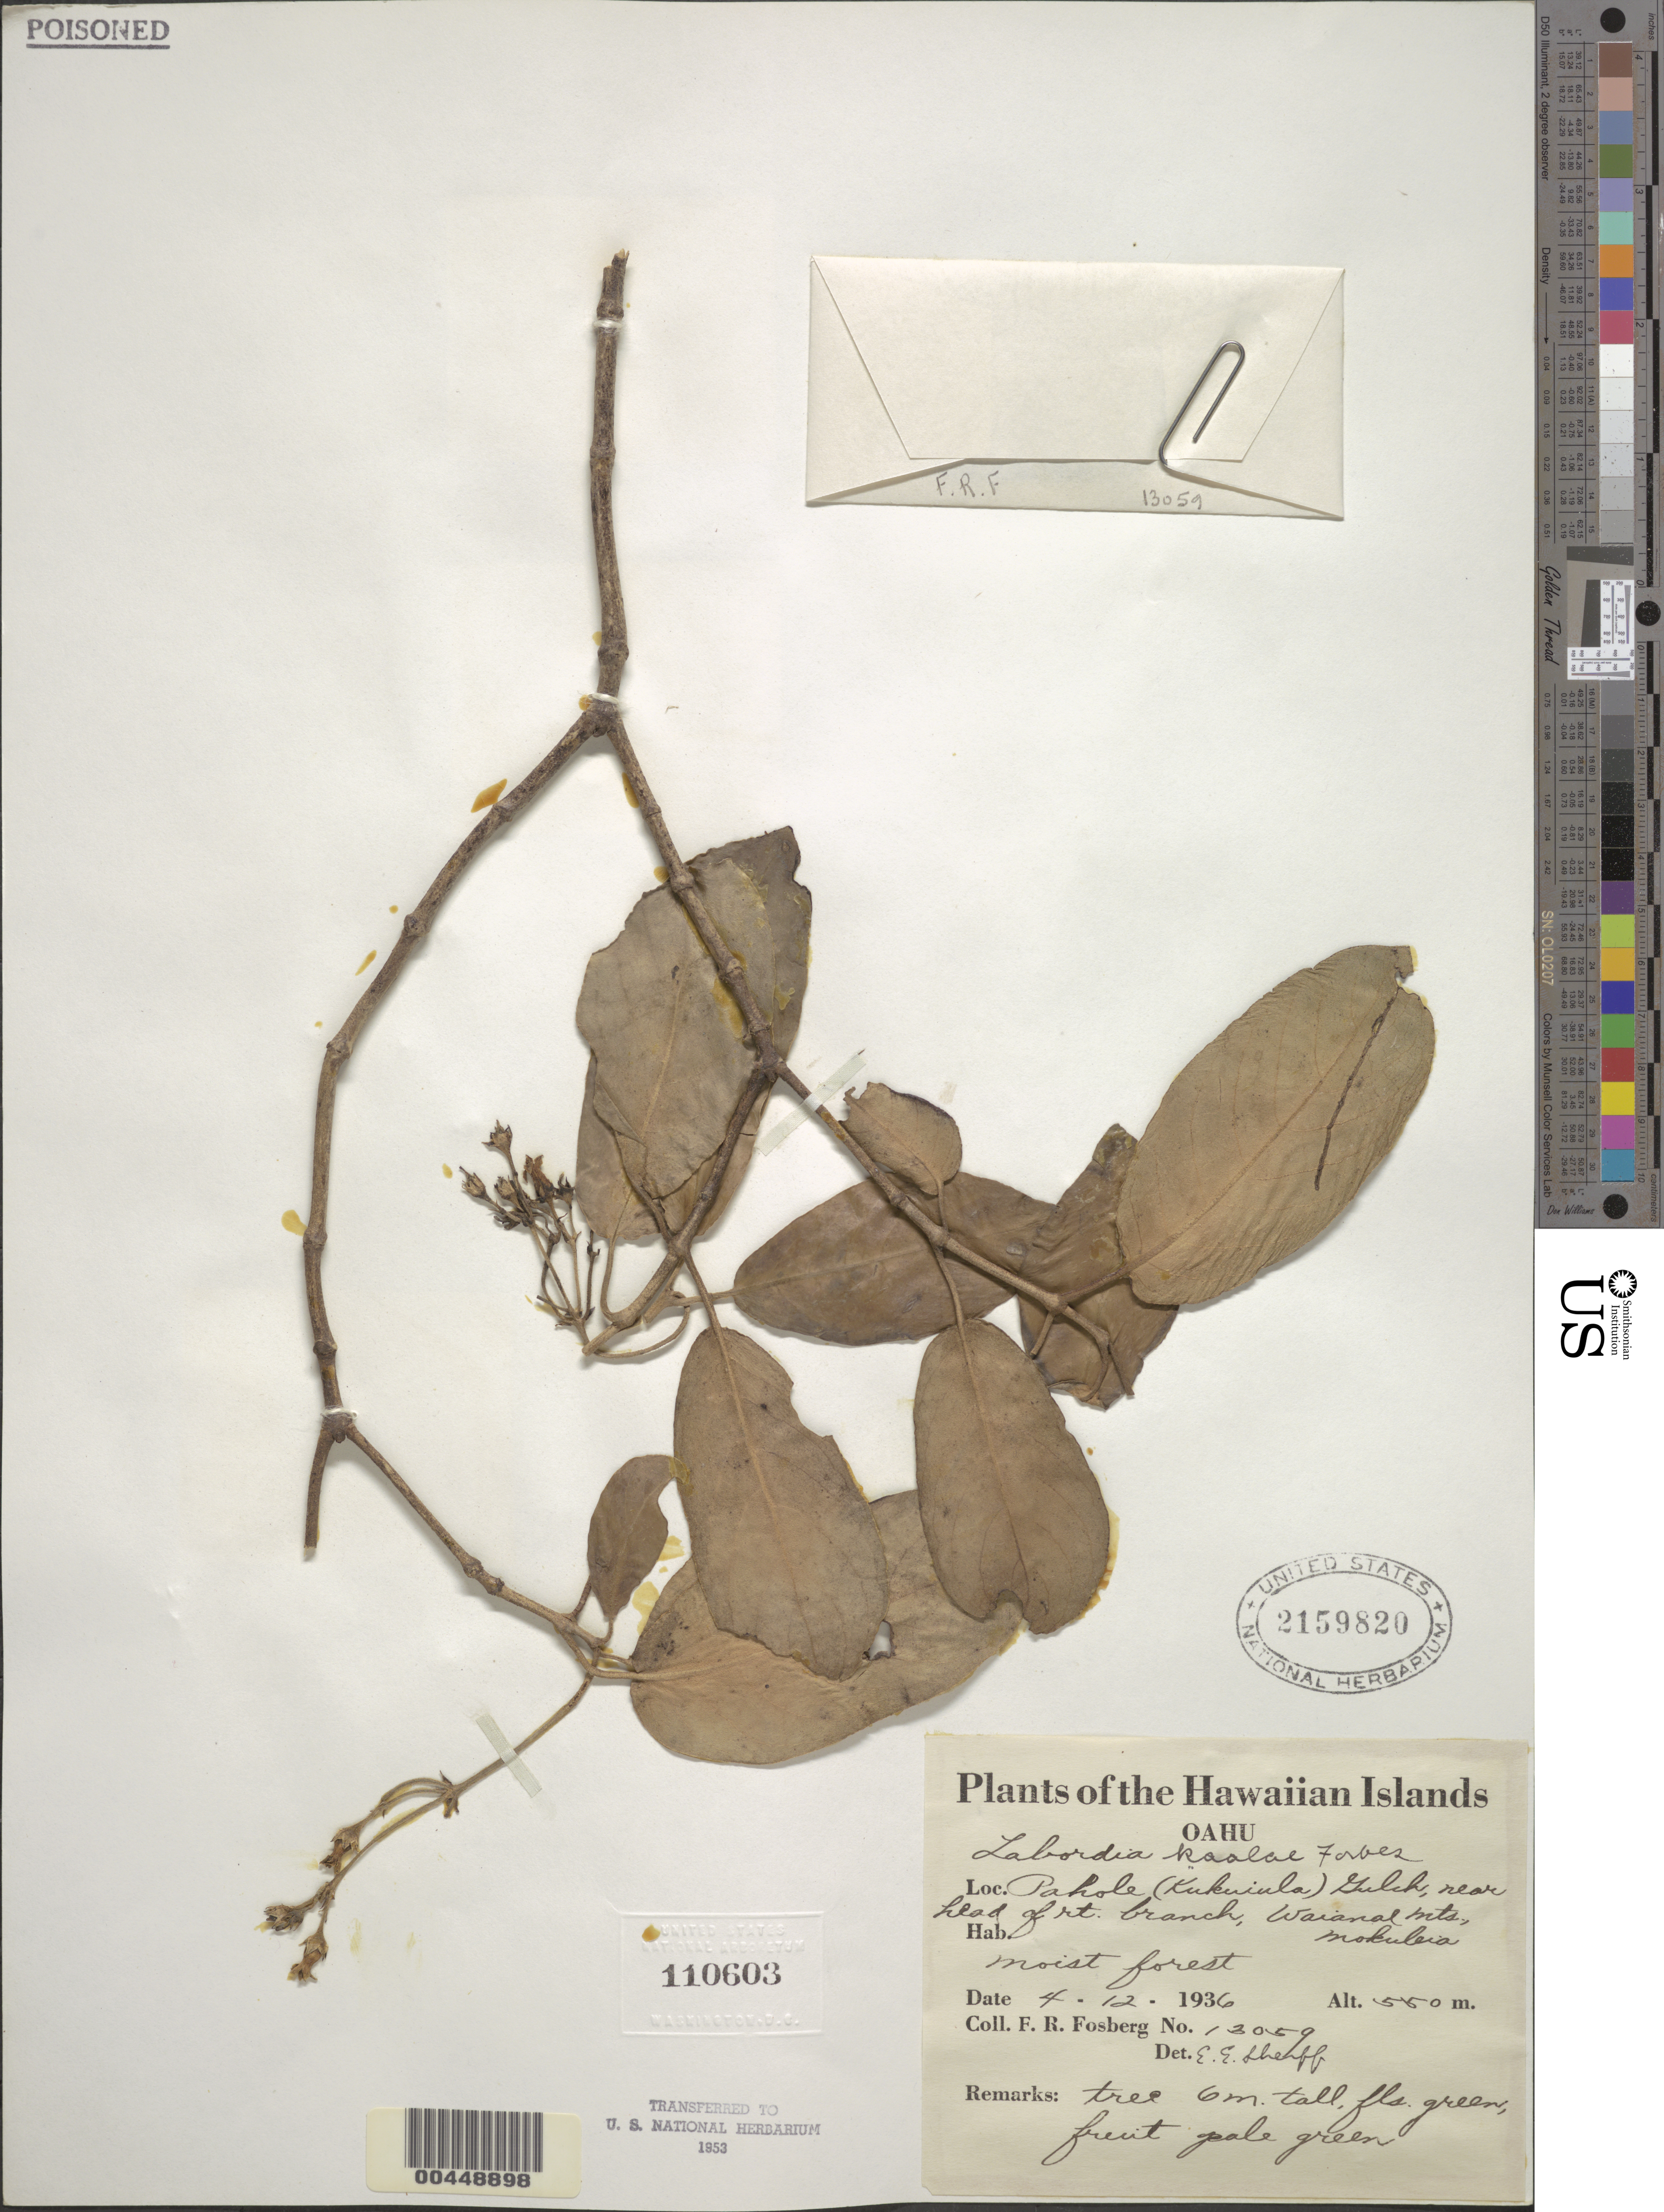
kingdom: Plantae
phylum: Tracheophyta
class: Magnoliopsida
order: Gentianales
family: Loganiaceae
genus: Geniostoma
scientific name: Geniostoma kaalae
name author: (C.N. Forbes) K. L. Gibbons et al.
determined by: Wagner, W. L., (BOT), Smithsonian Institution - National Museum of Natural History (UNITED STATES)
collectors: F. R. Fosberg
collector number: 13059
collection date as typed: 4 Dec 1936 or 12 Apr 1936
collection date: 1936-04-12 or 1936-12-04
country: United States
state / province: Hawaii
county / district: Honolulu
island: Oahu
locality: Pahole (Kukuiula) Gulch, near head of right branch, Waianae Mts., Mokuleia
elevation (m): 550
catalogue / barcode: US 2159820